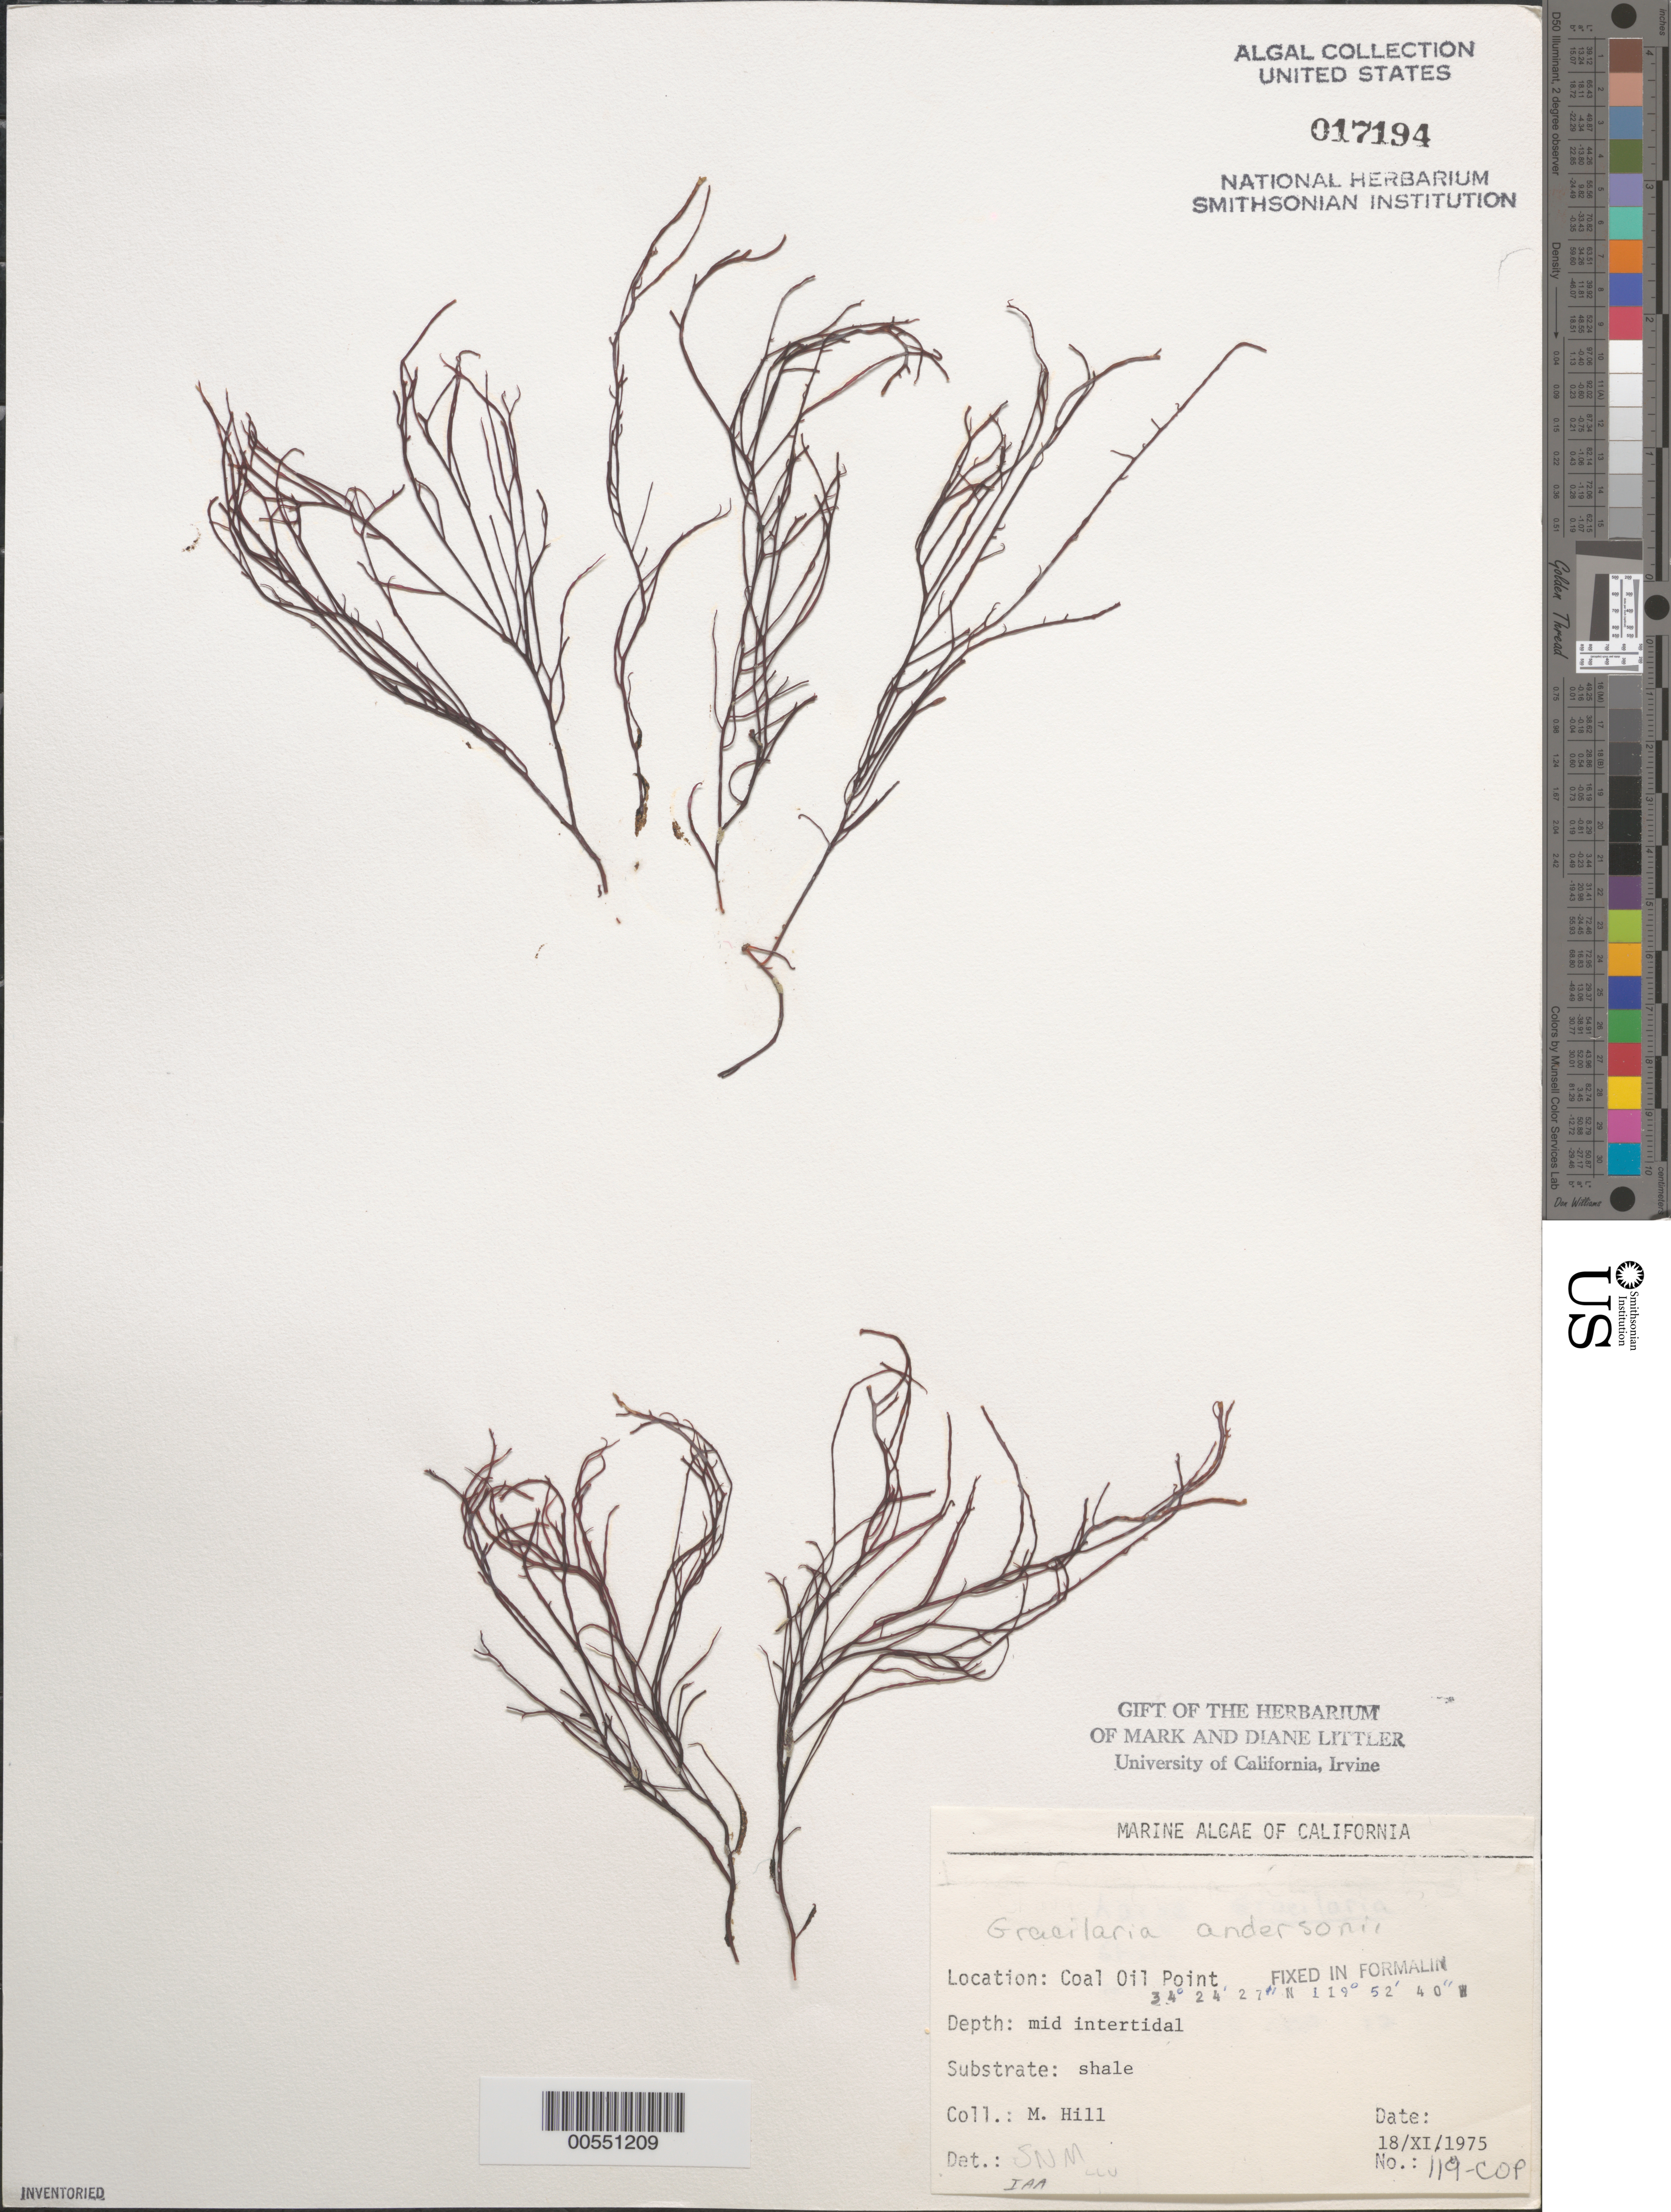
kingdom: Plantae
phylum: Rhodophyta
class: Florideophyceae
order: Gracilariales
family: Gracilariaceae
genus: Gracilariopsis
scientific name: Gracilariopsis andersonii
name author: (Grunow) E.Y. Dawson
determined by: Algae name updating Project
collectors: M. Hill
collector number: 119-COP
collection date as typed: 18 Nov 1975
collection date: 1975-11-18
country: United States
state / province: California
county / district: Santa Barbara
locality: Coal Oil Point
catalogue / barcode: US 17194